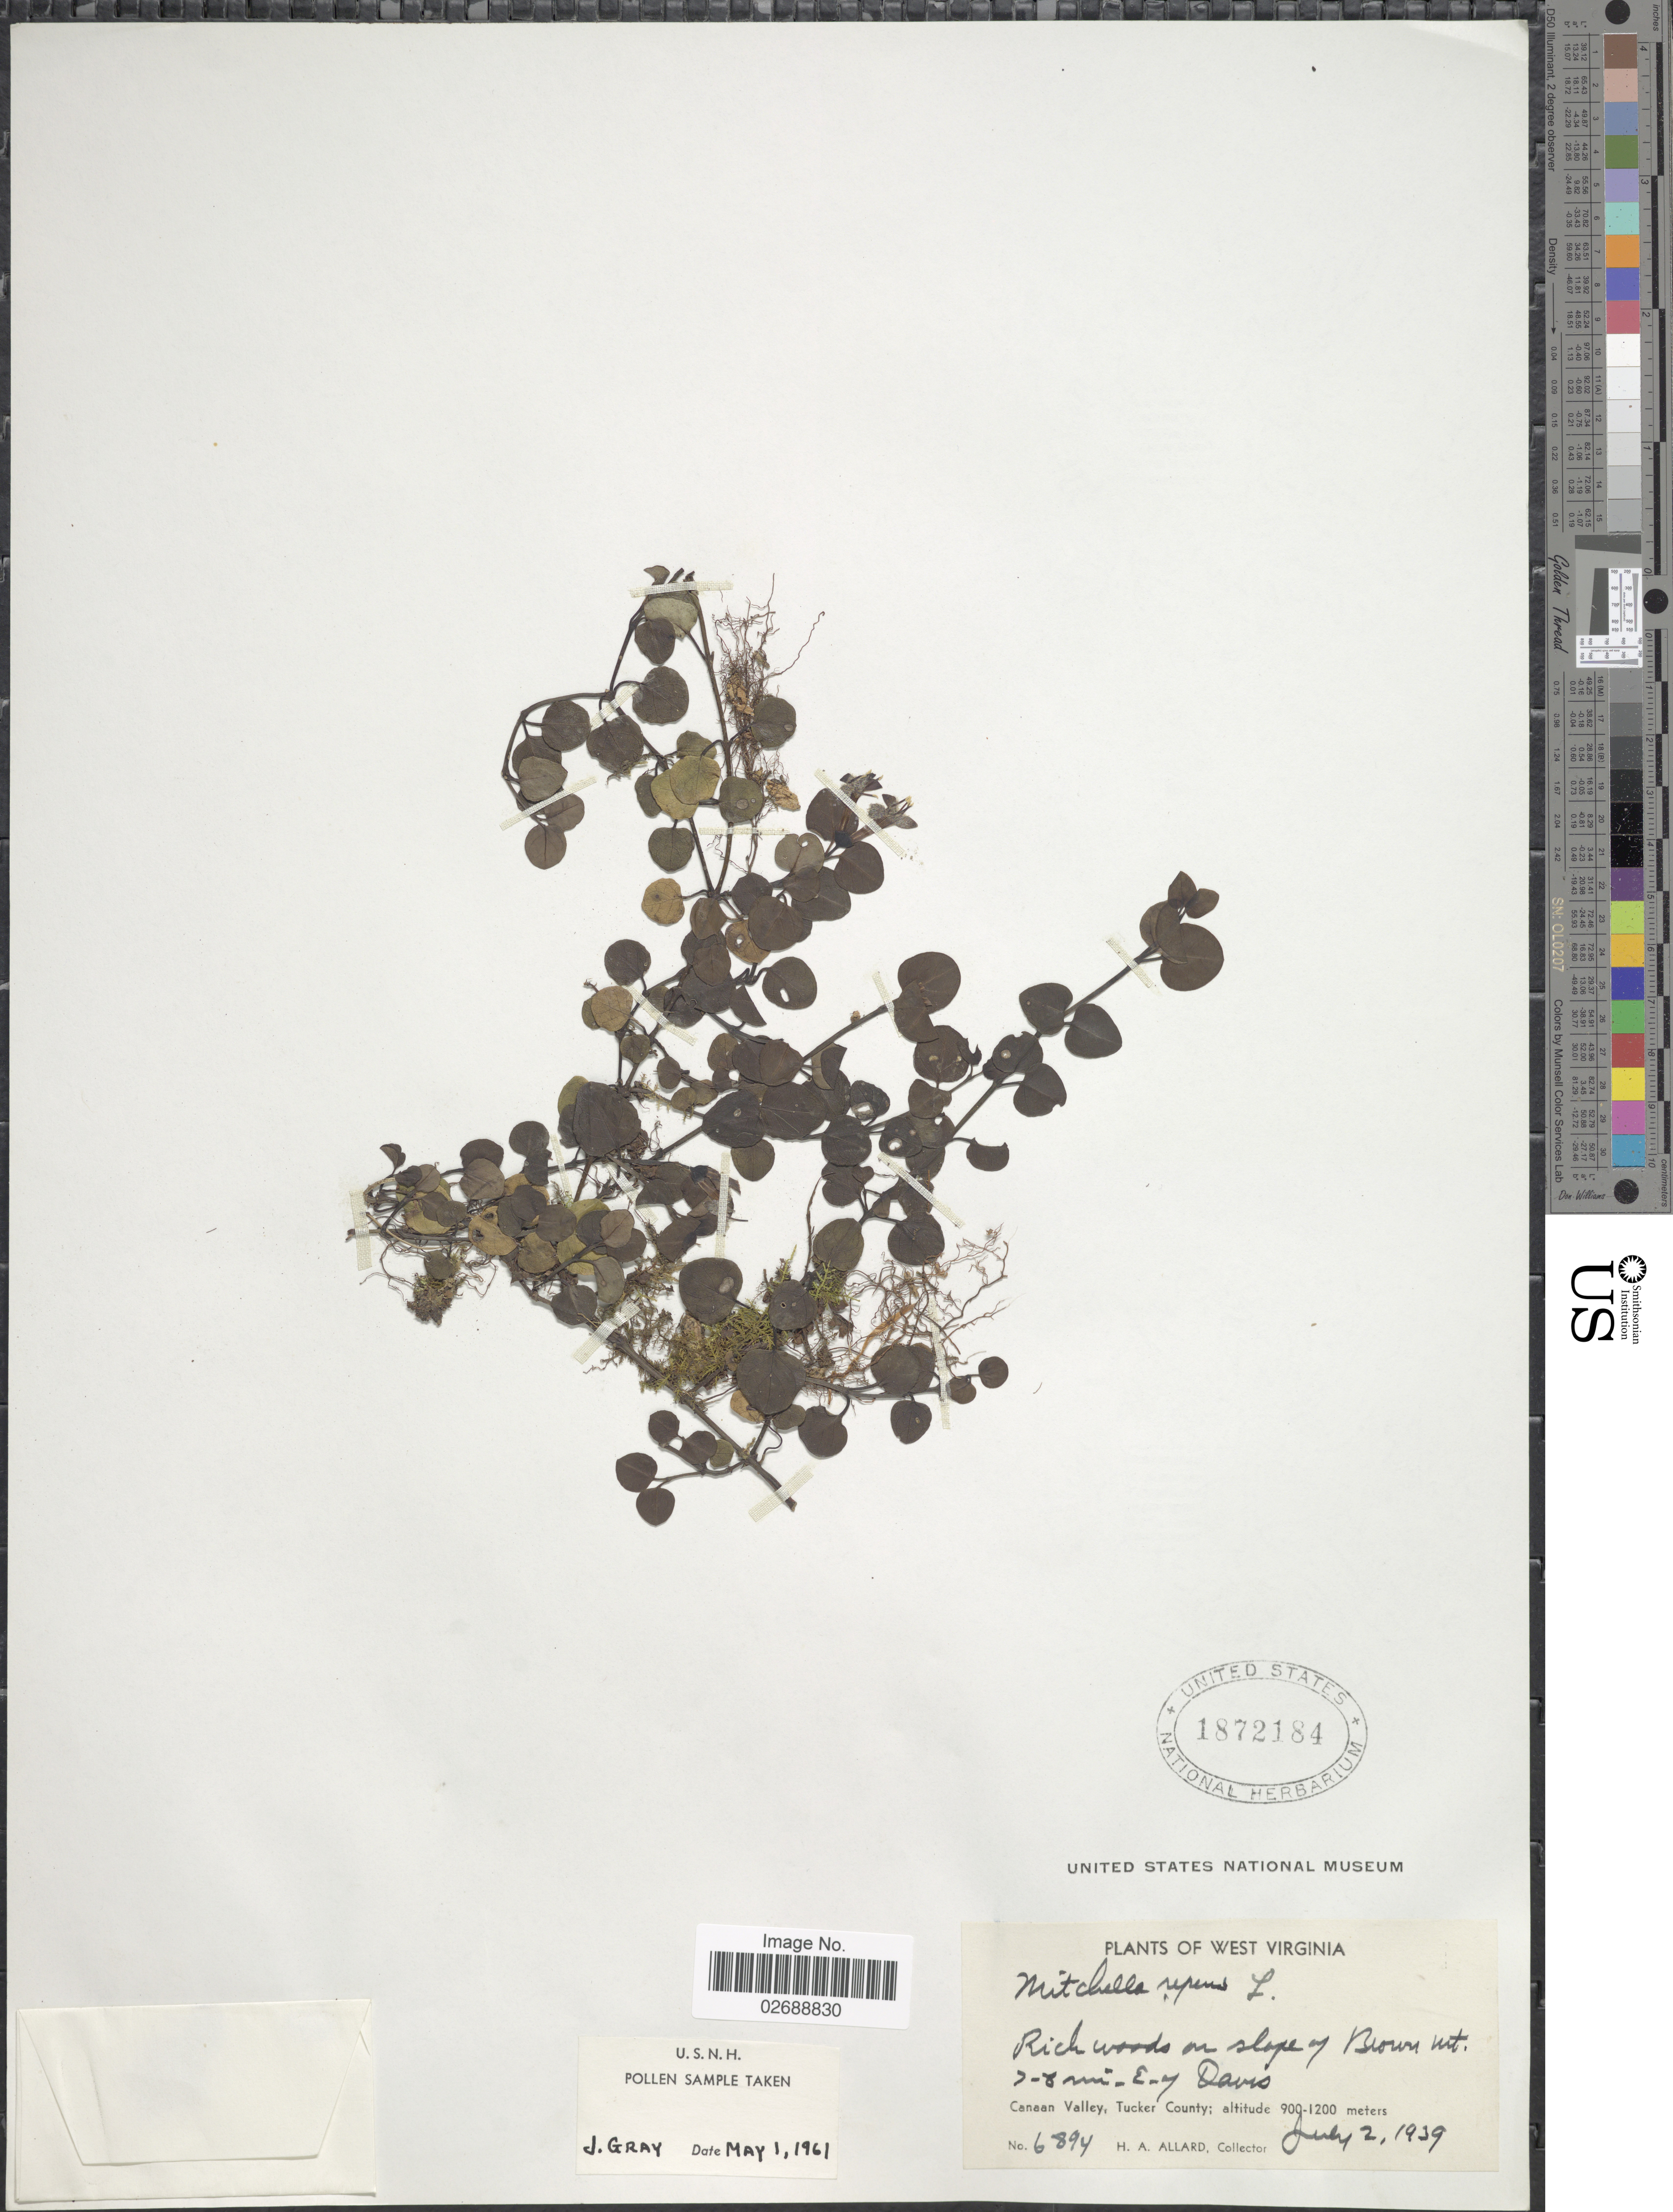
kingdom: Plantae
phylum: Tracheophyta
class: Magnoliopsida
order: Gentianales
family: Rubiaceae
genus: Mitchella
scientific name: Mitchella repens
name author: L.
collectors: H. A. Allard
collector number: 6894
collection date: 1939-07-02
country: United States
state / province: West Virginia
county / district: Tucker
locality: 7-8 mi. E of Davis. Canaan Valley, Tucker County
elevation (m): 900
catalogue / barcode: US 1872184